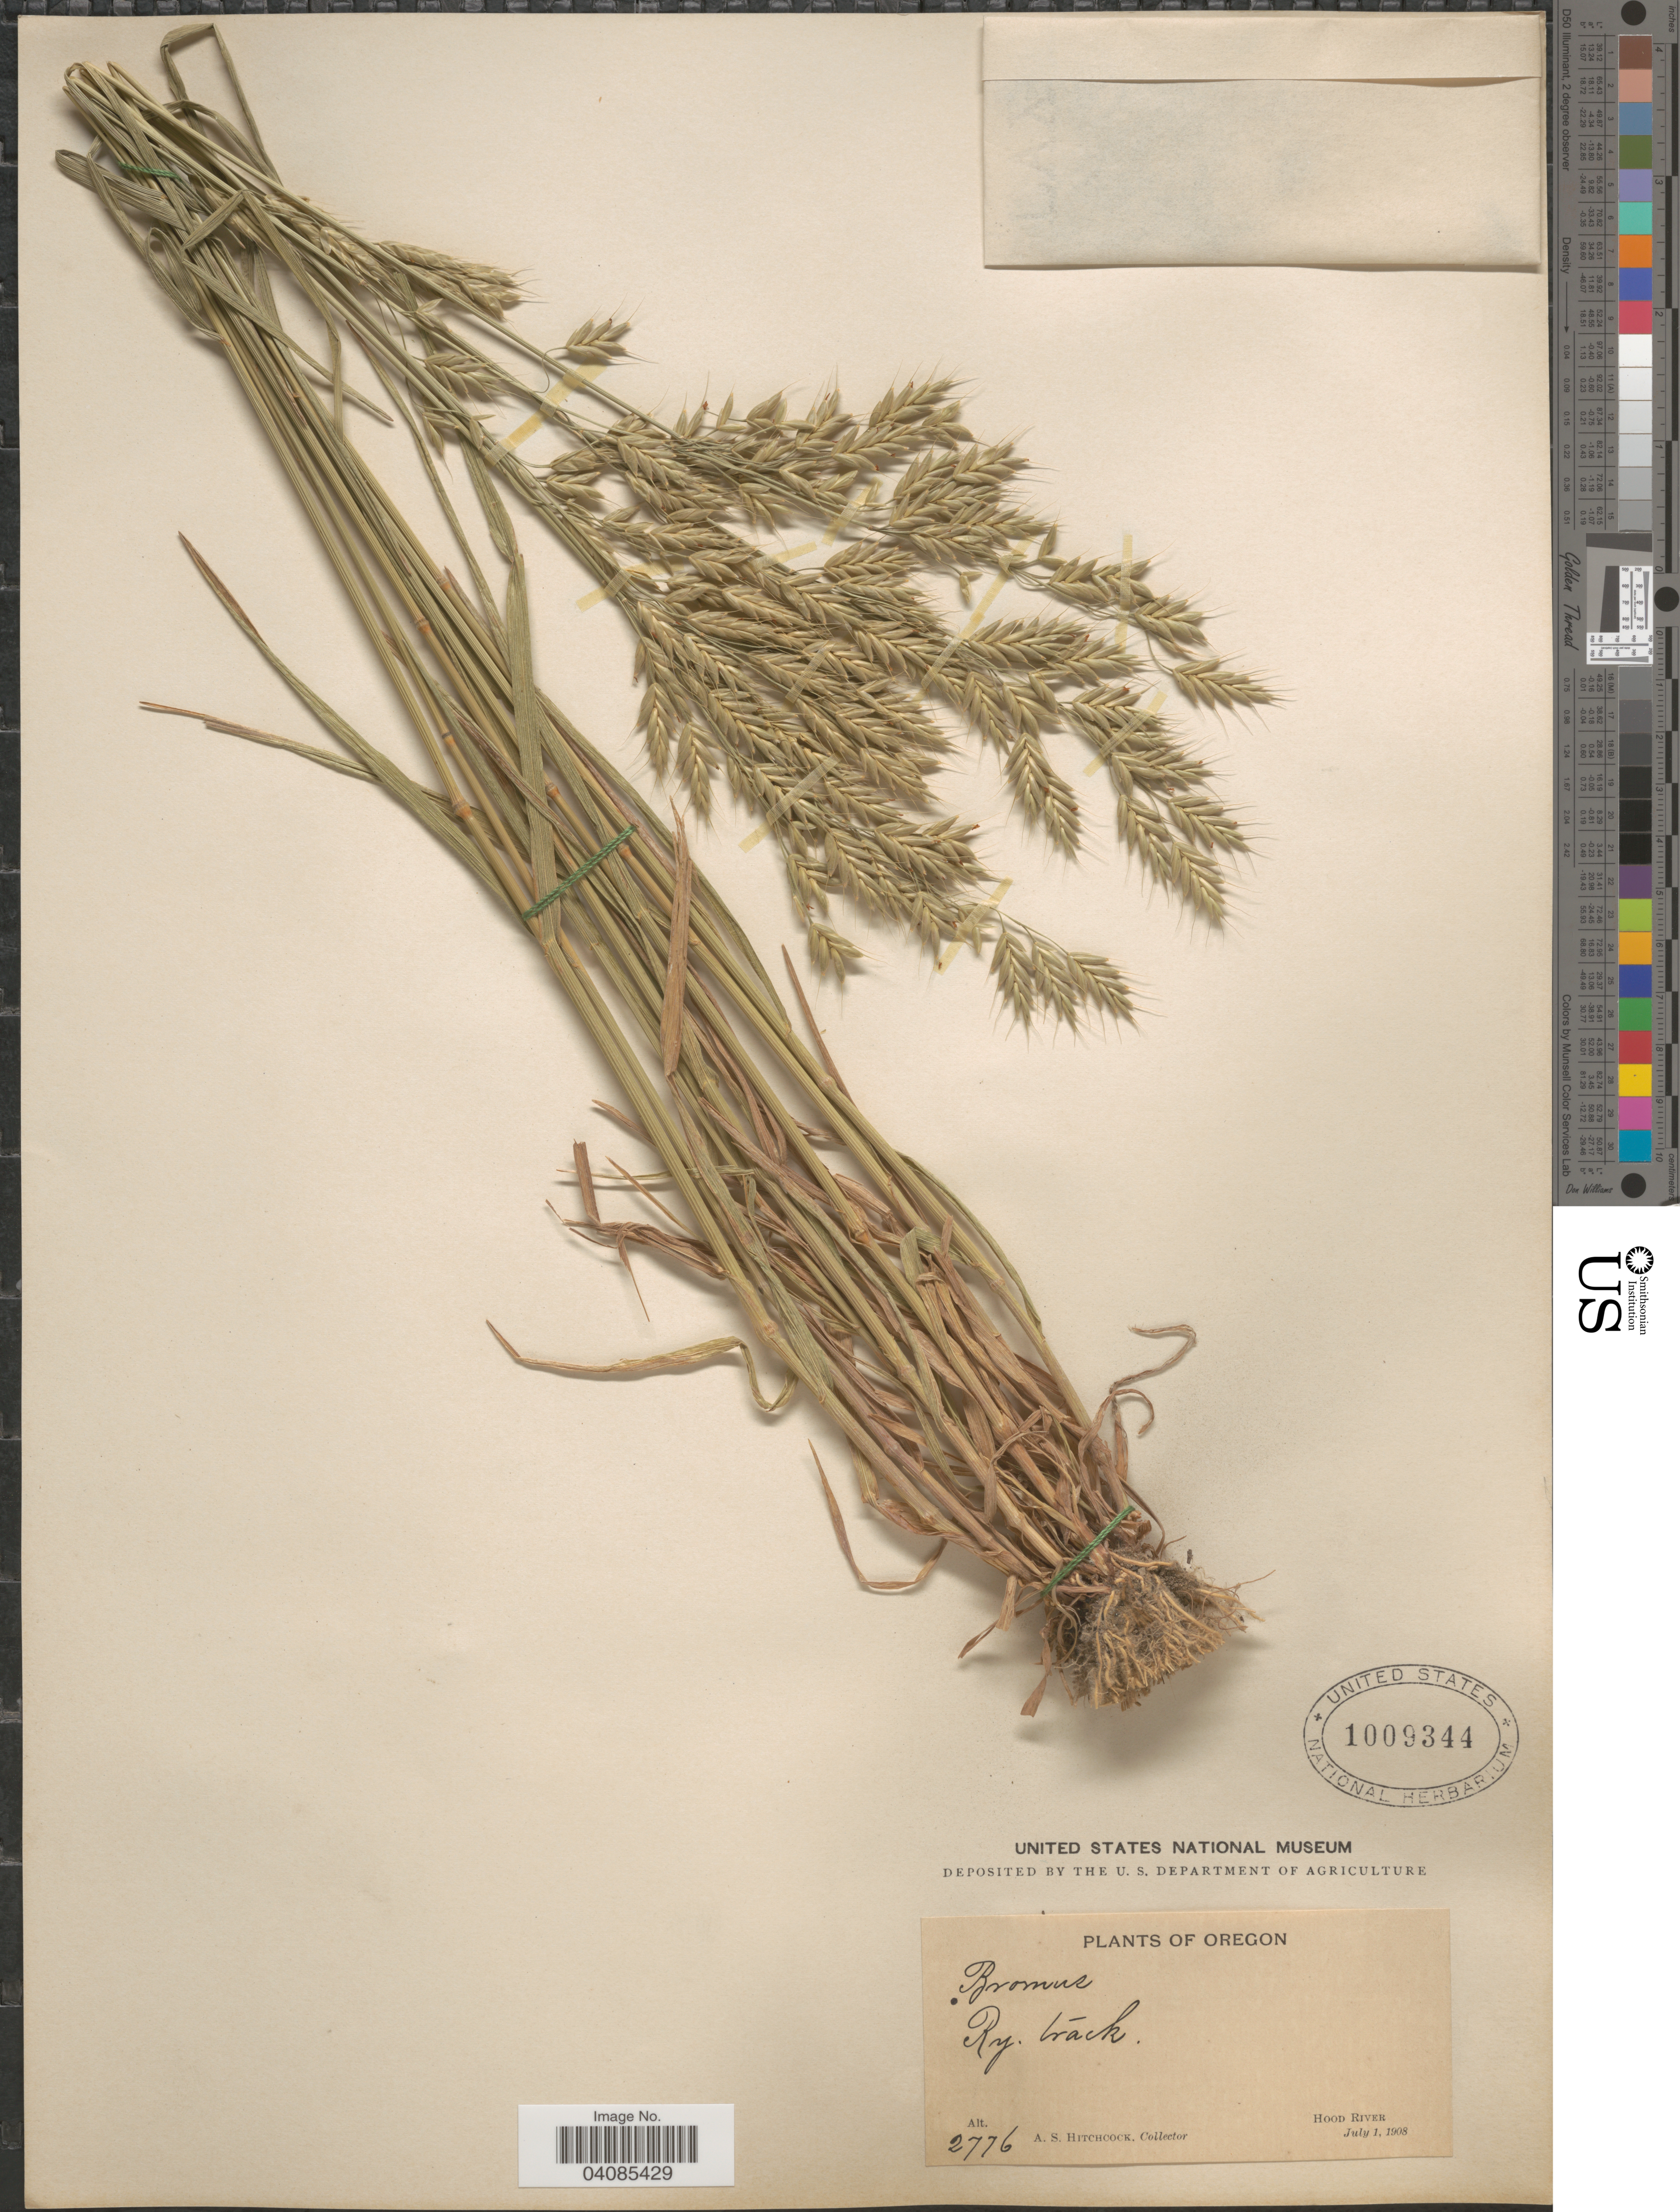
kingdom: Plantae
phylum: Tracheophyta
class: Liliopsida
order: Poales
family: Poaceae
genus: Bromus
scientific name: Bromus secalinus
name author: L.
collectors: A. S. Hitchcock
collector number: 2776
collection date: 1908-07-01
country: United States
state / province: Oregon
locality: Ry. track. Hood River.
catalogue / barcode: US 1009344